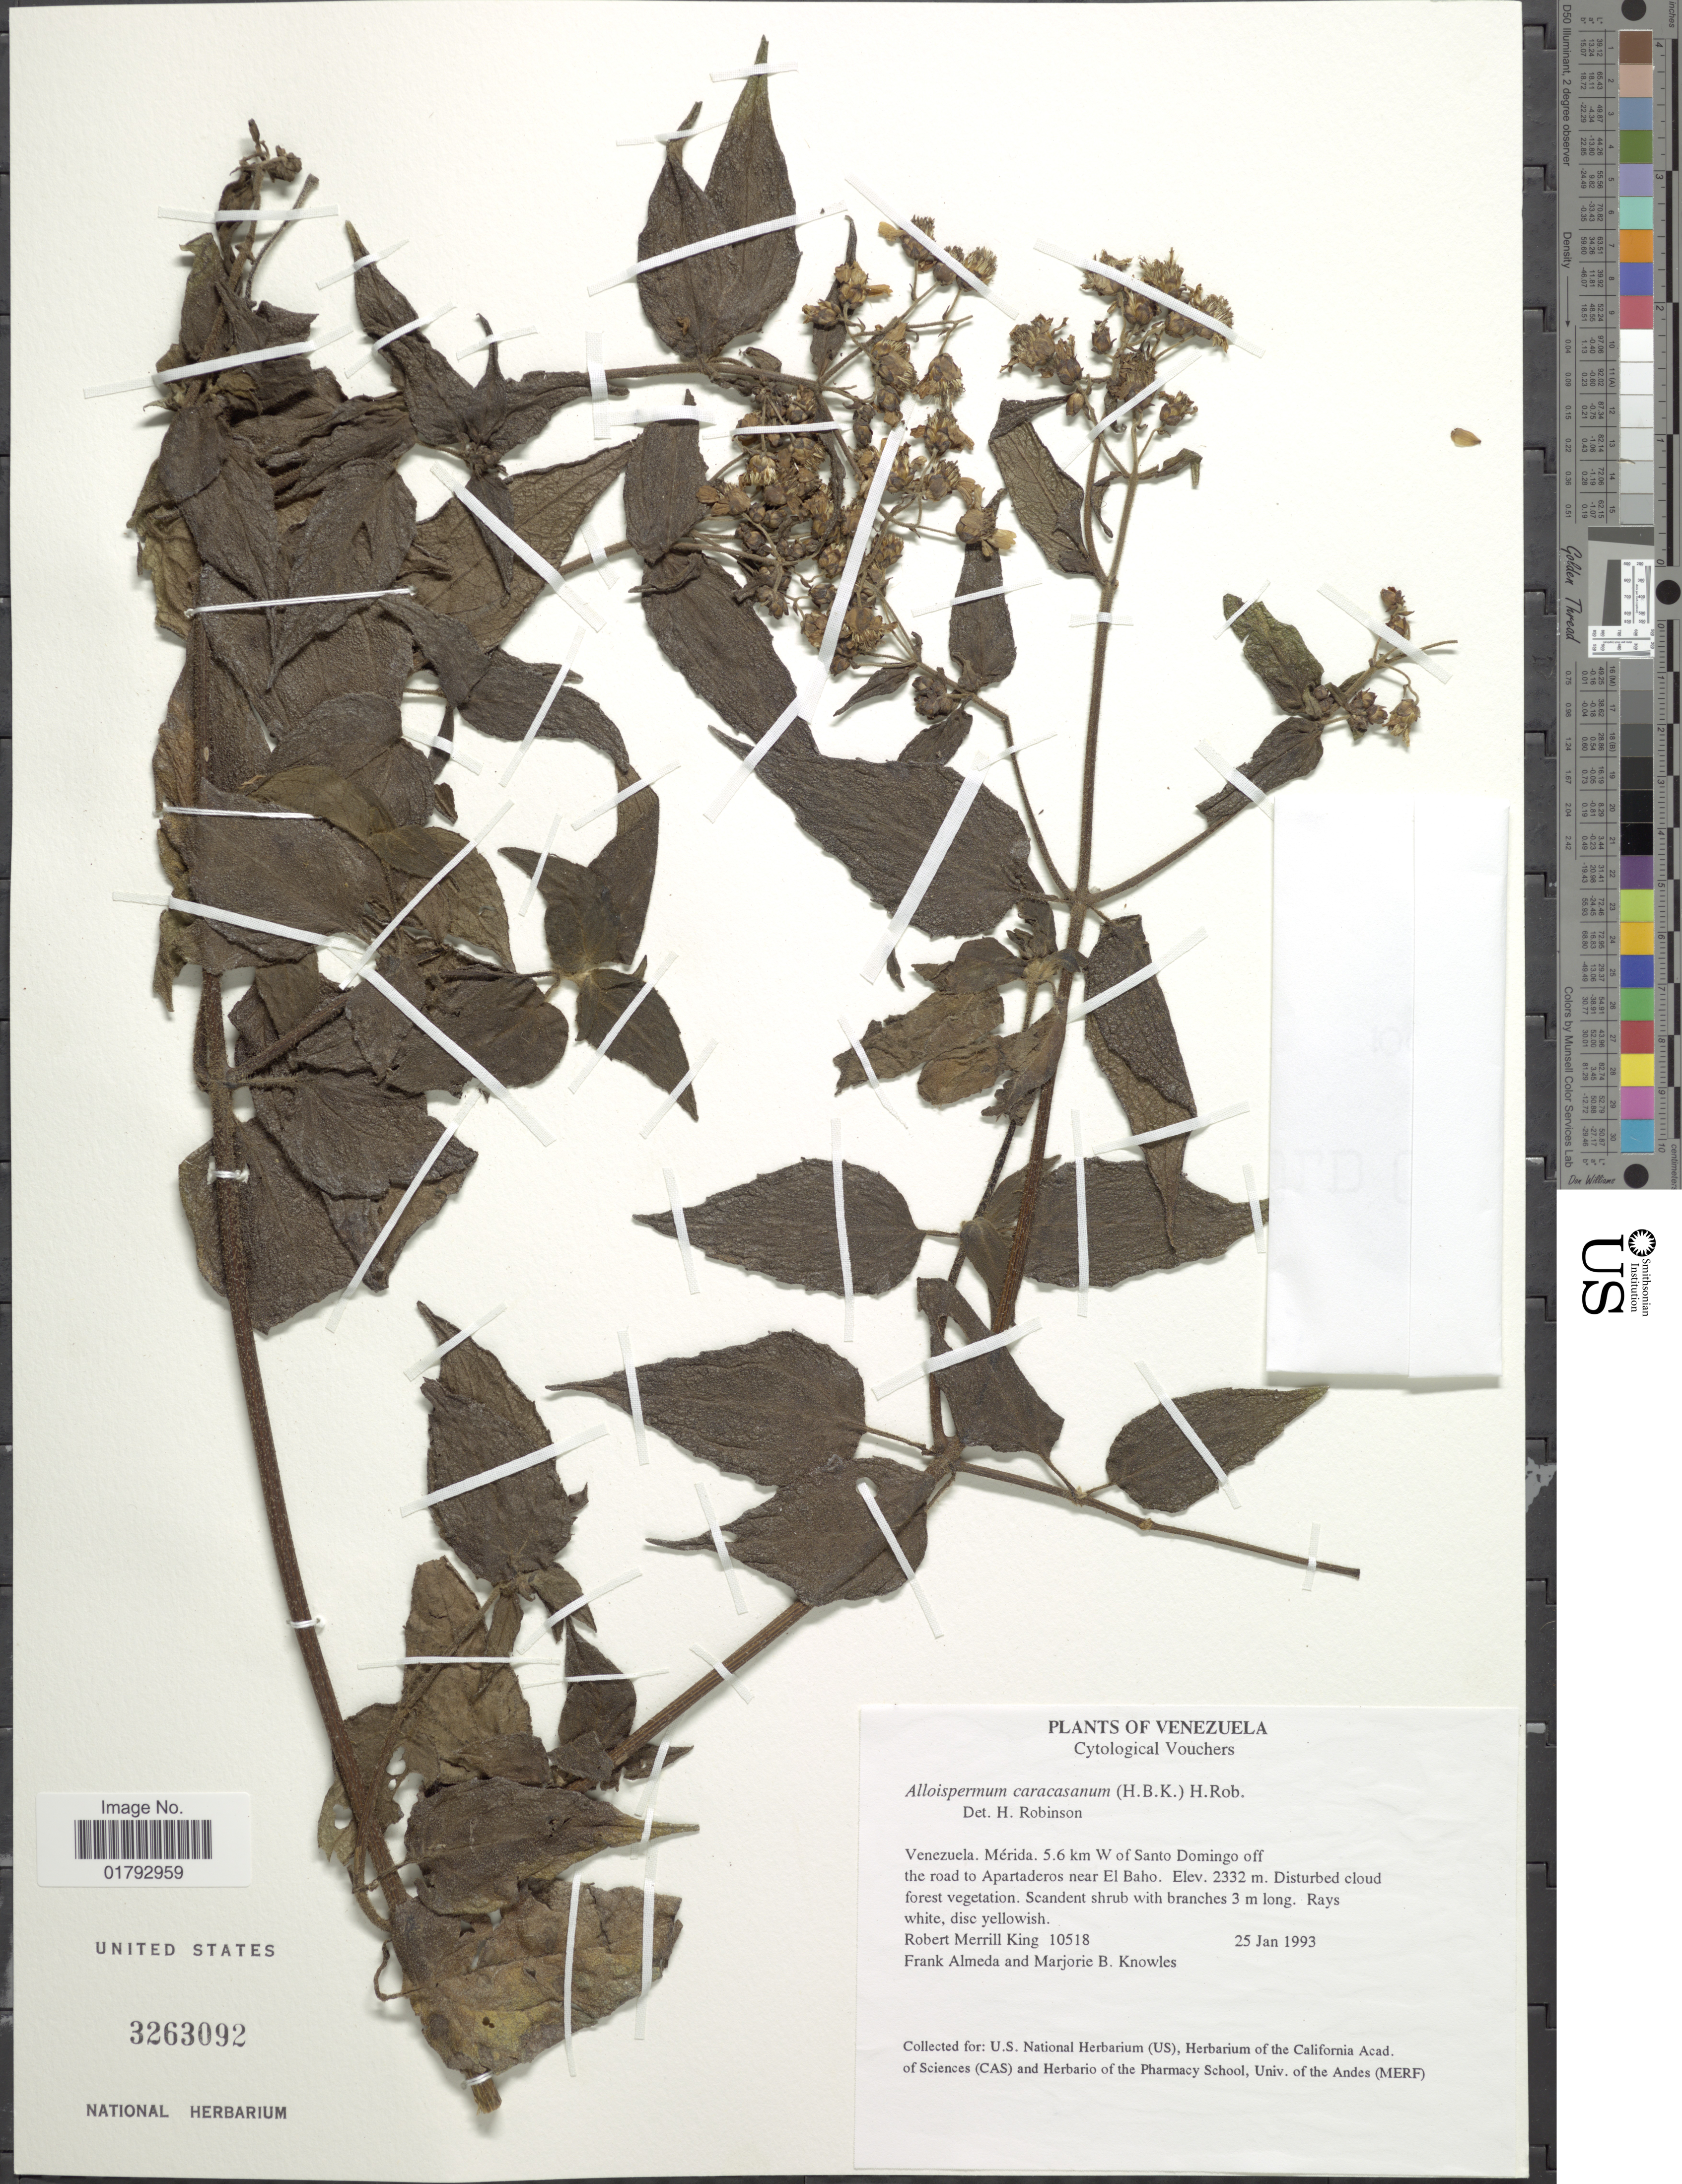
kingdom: Plantae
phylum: Tracheophyta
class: Magnoliopsida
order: Asterales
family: Asteraceae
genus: Alloispermum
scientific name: Alloispermum caracasanum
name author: (Kunth) H. Rob.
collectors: R. M. King, F. Almeda & M. B. Knowles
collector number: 10518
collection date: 1993-01-25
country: Venezuela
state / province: Mérida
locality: Venezuela. Merida. 5.6 km W of Santo Domingo off the road to Apartaderos near El Baho.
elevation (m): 2332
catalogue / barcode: US 3263092